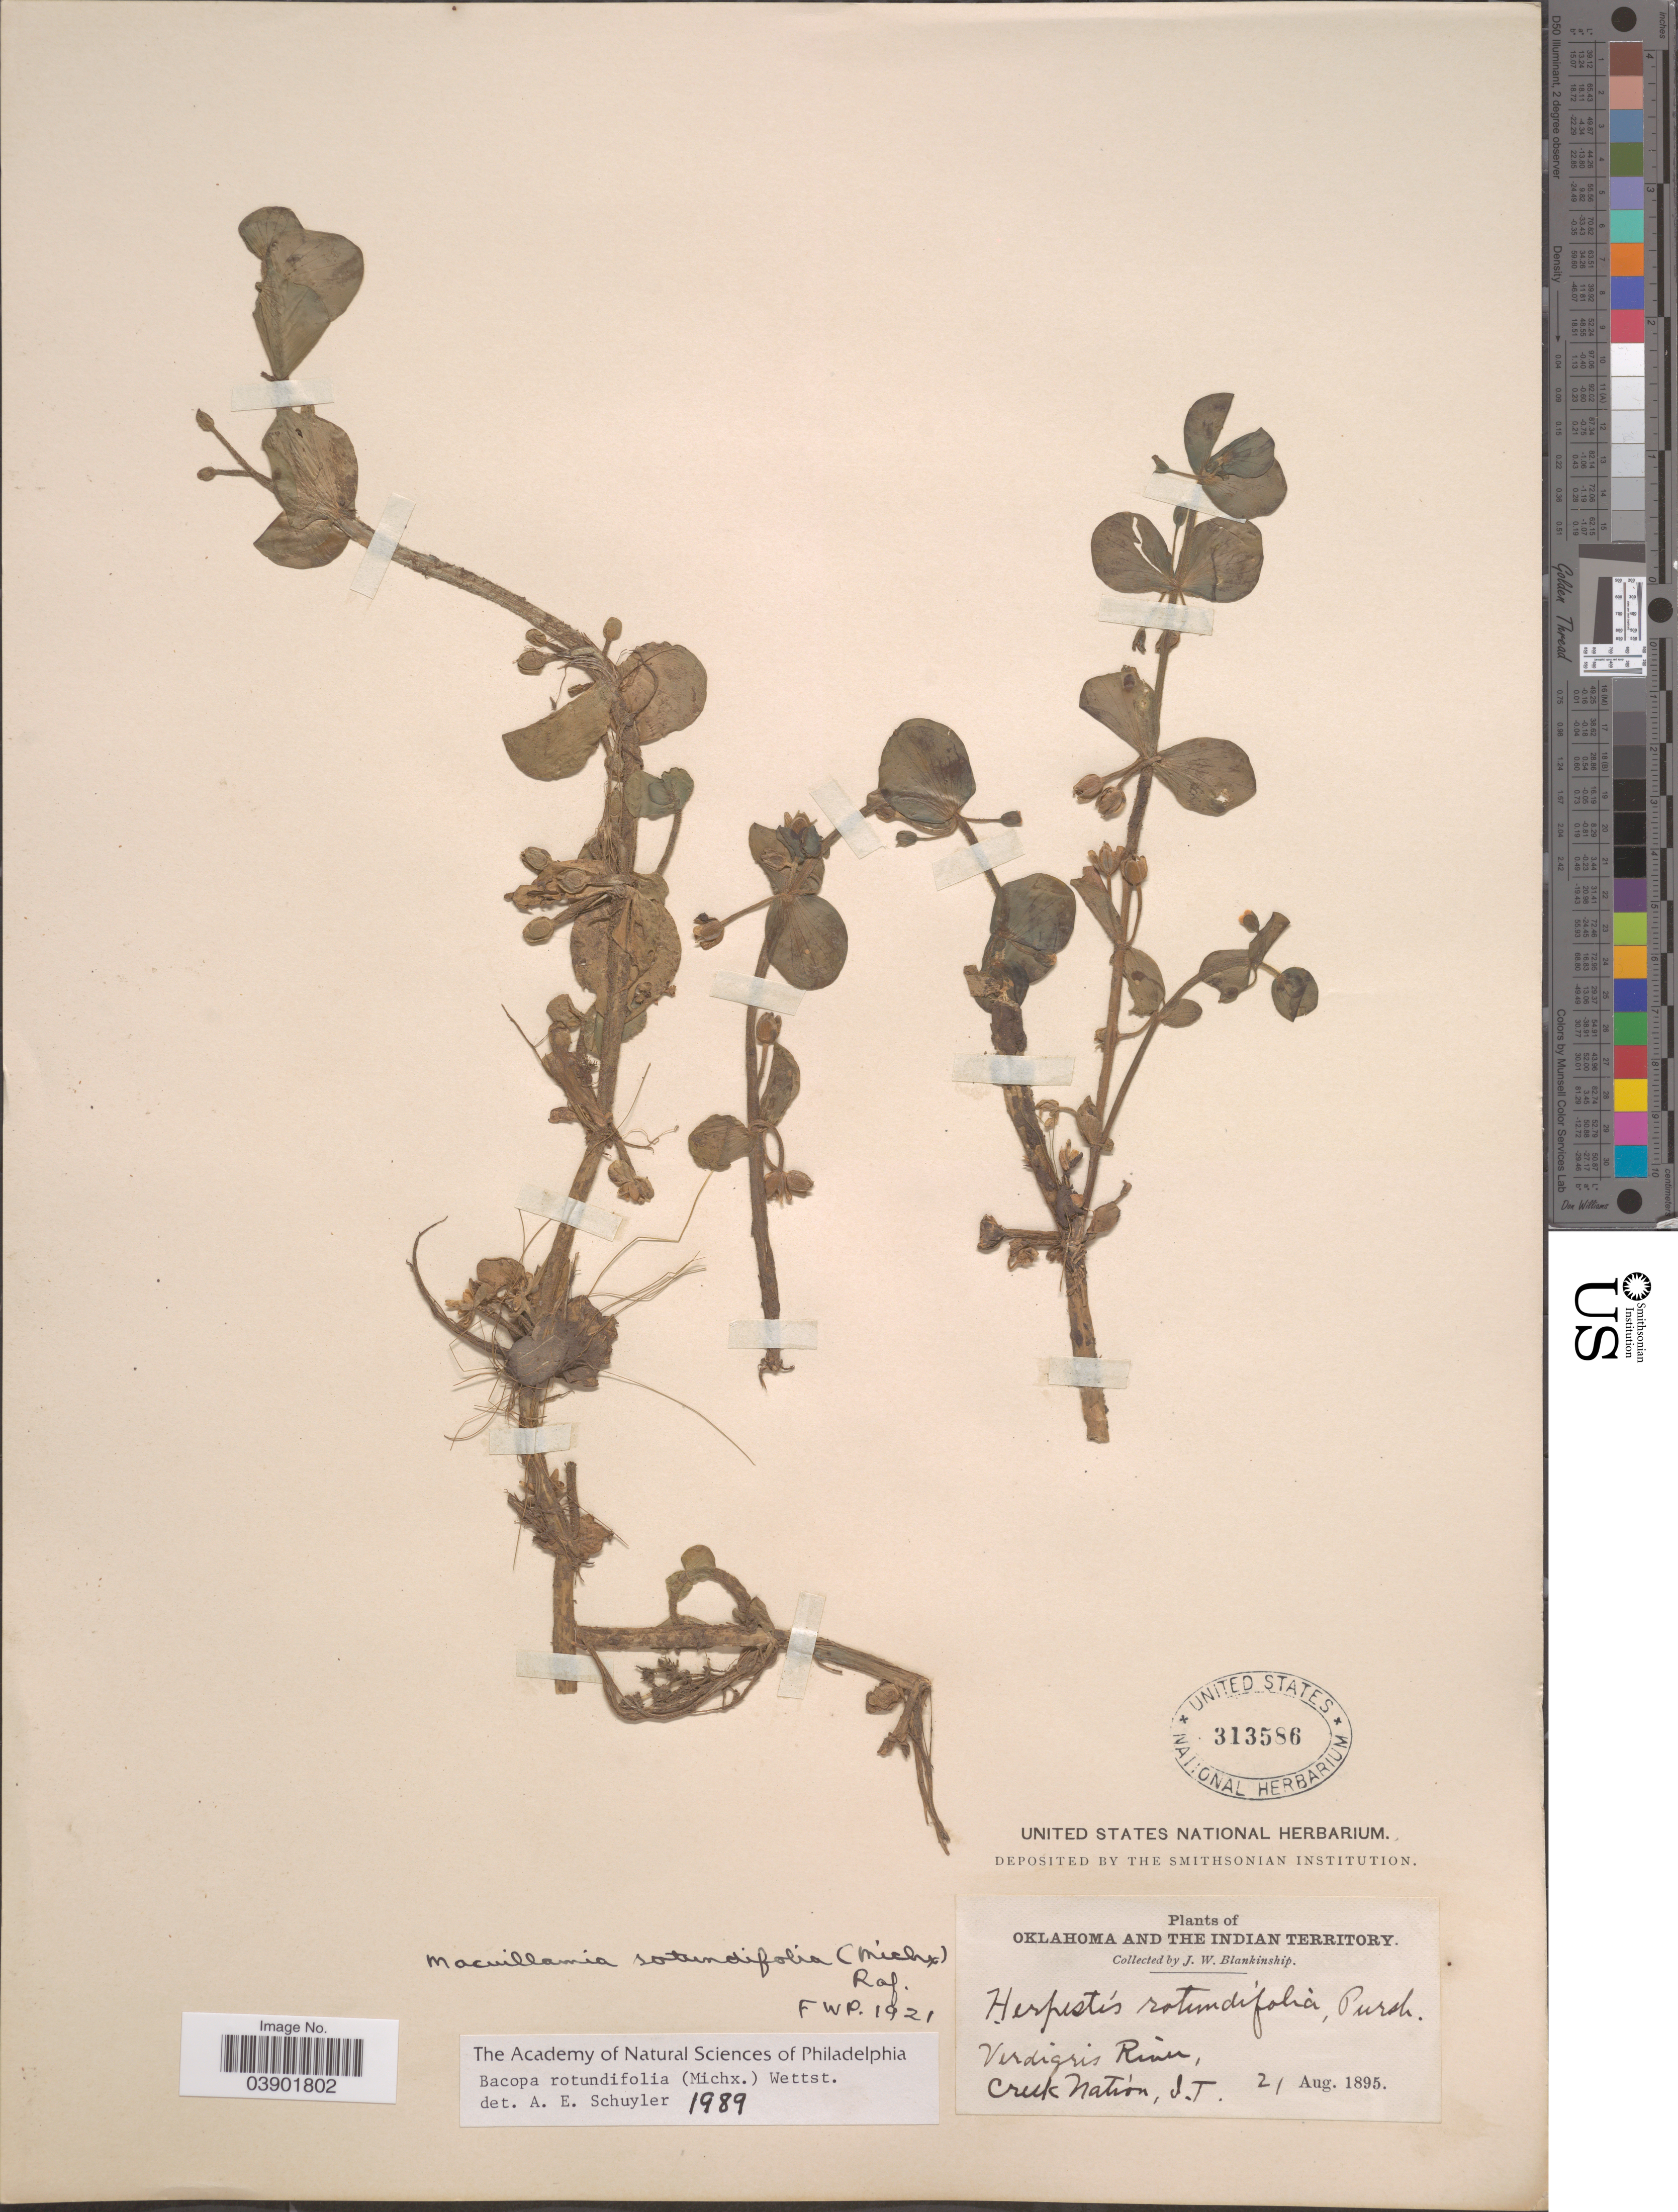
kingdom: Plantae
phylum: Tracheophyta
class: Magnoliopsida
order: Lamiales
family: Plantaginaceae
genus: Bacopa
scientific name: Bacopa rotundifolia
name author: (Michx.) Wettst.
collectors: J. W. Blankinship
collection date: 1895-08-21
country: United States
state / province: Oklahoma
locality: The Indian Territory. Verdigris River, Creek Nation, I. T.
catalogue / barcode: US 313586